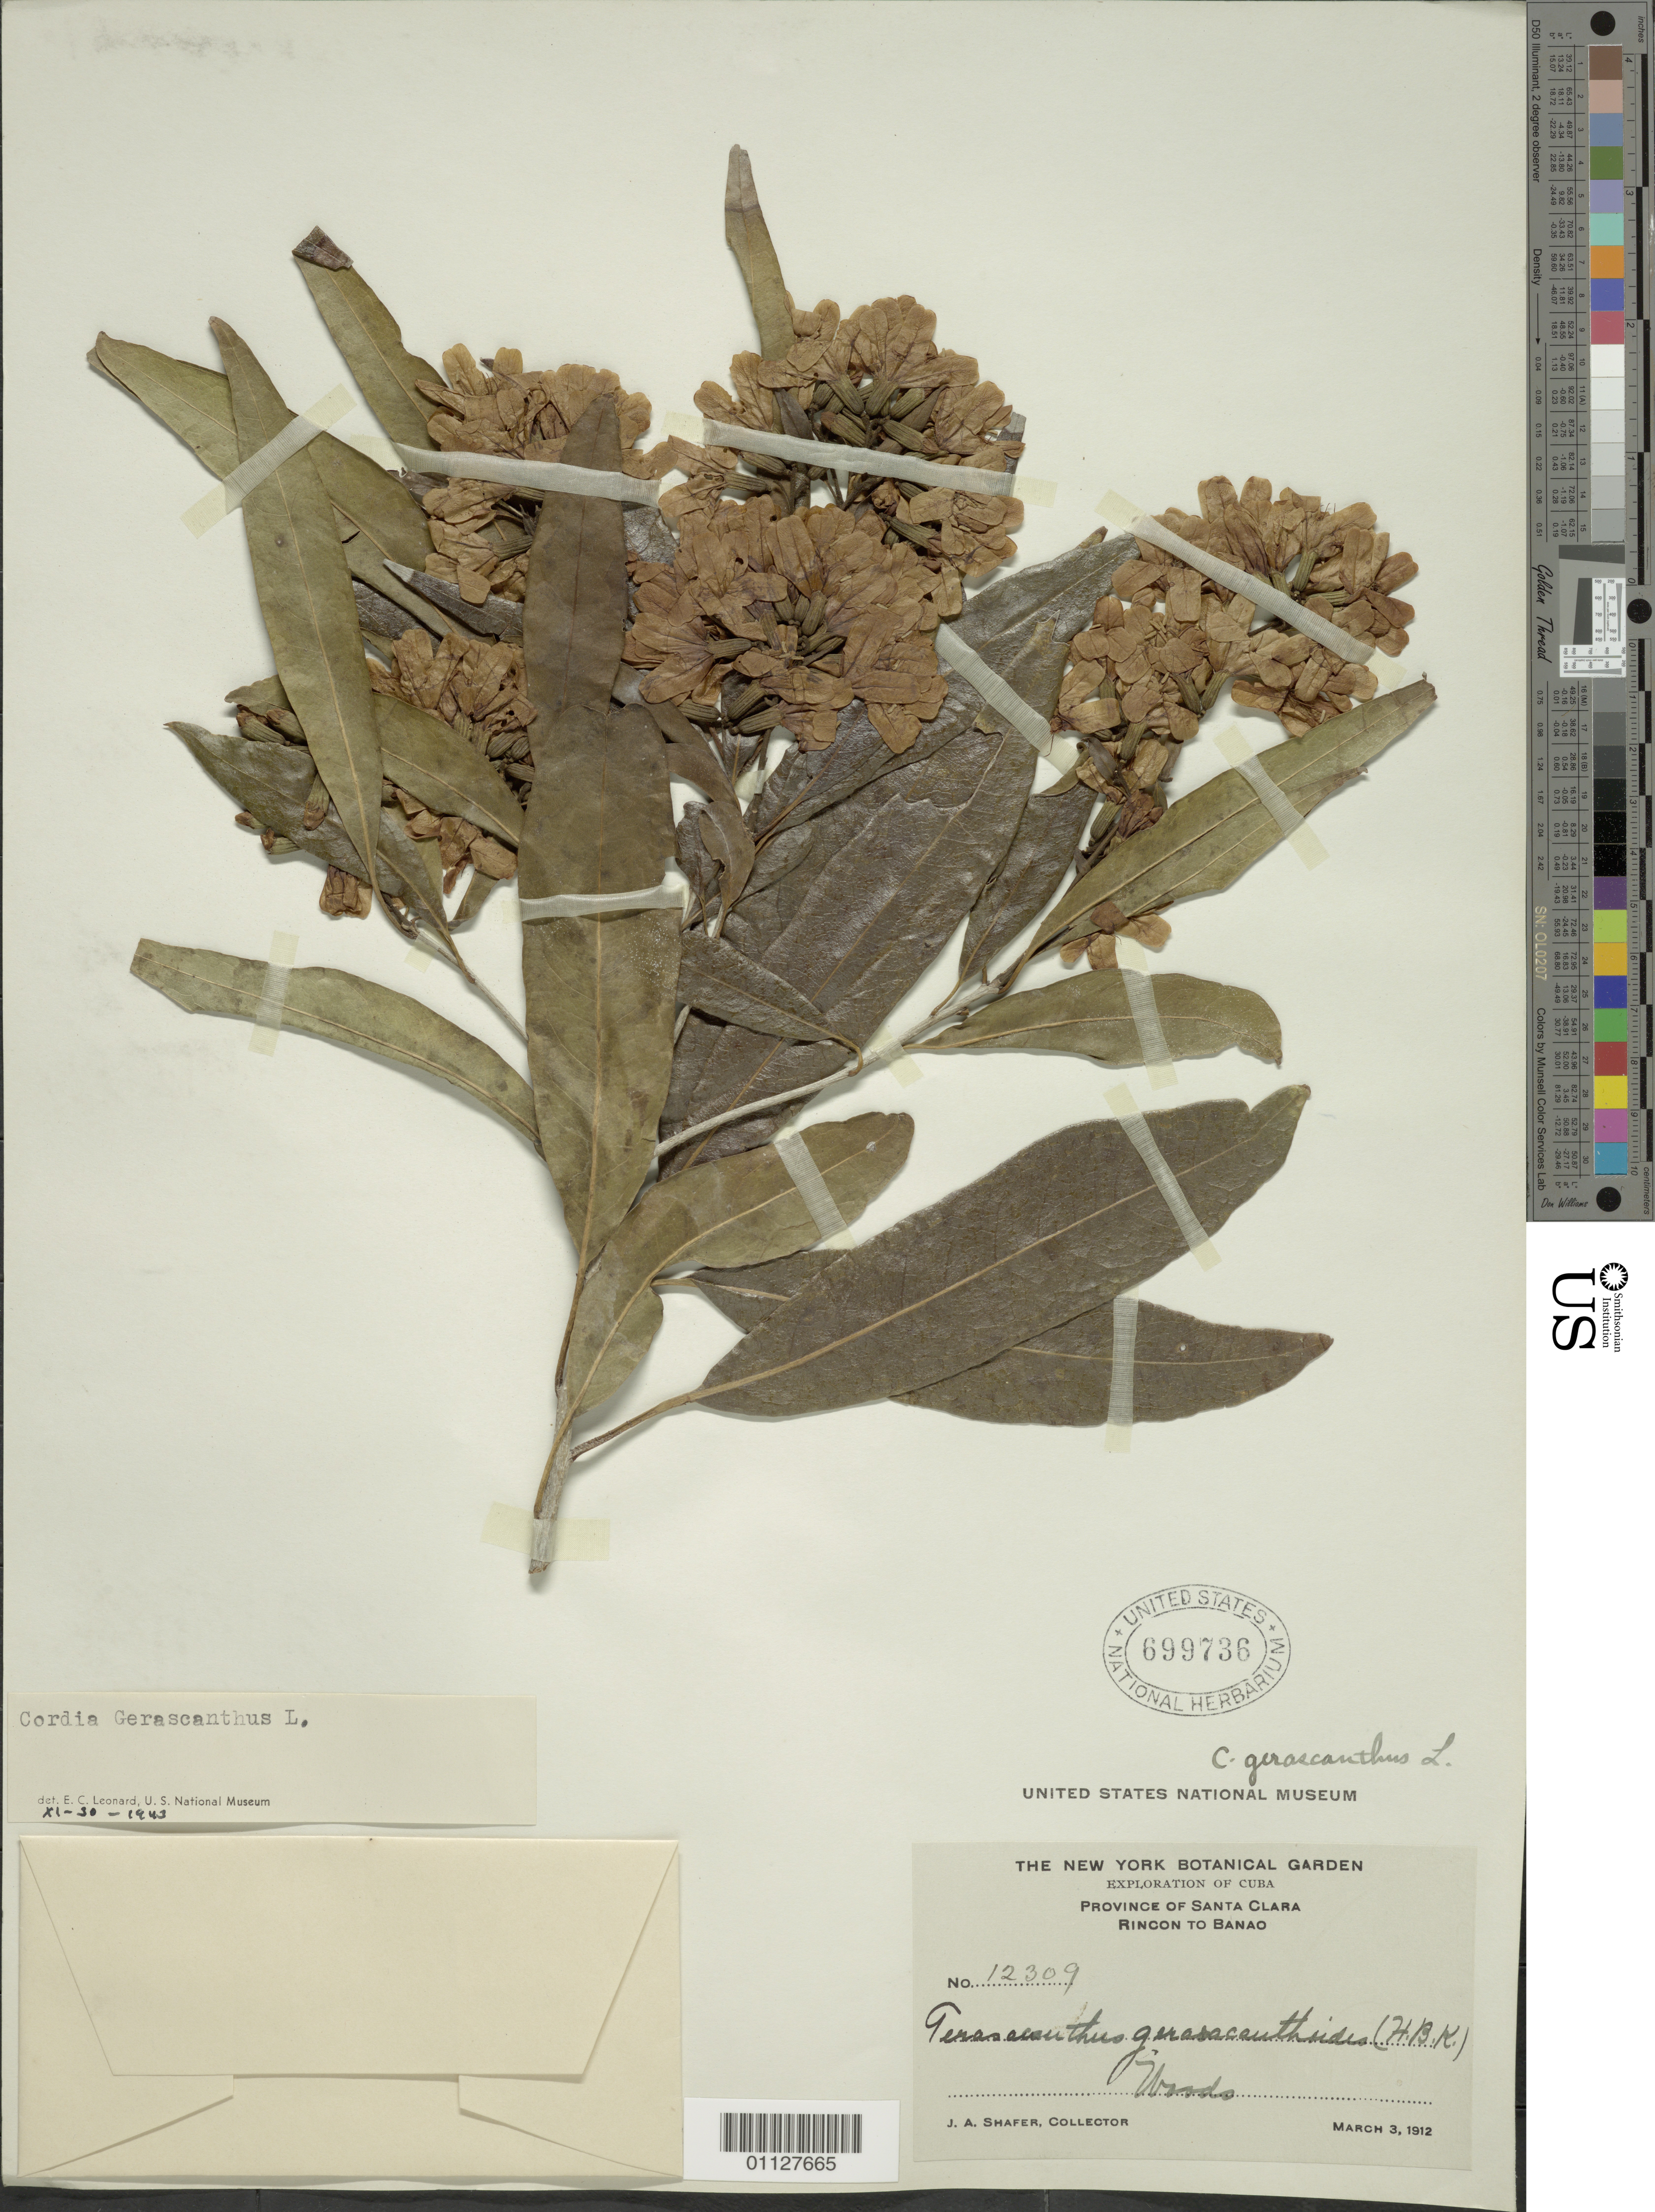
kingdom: Plantae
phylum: Tracheophyta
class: Magnoliopsida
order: Boraginales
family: Cordiaceae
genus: Cordia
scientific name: Cordia gerascanthus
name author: L.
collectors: J. A. Shafer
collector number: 12309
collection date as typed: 03 Mar 1912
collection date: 1912-03-03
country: Cuba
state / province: Sancti Spiritus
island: Cuba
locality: Rincon to Banao Woods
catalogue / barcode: US 699736